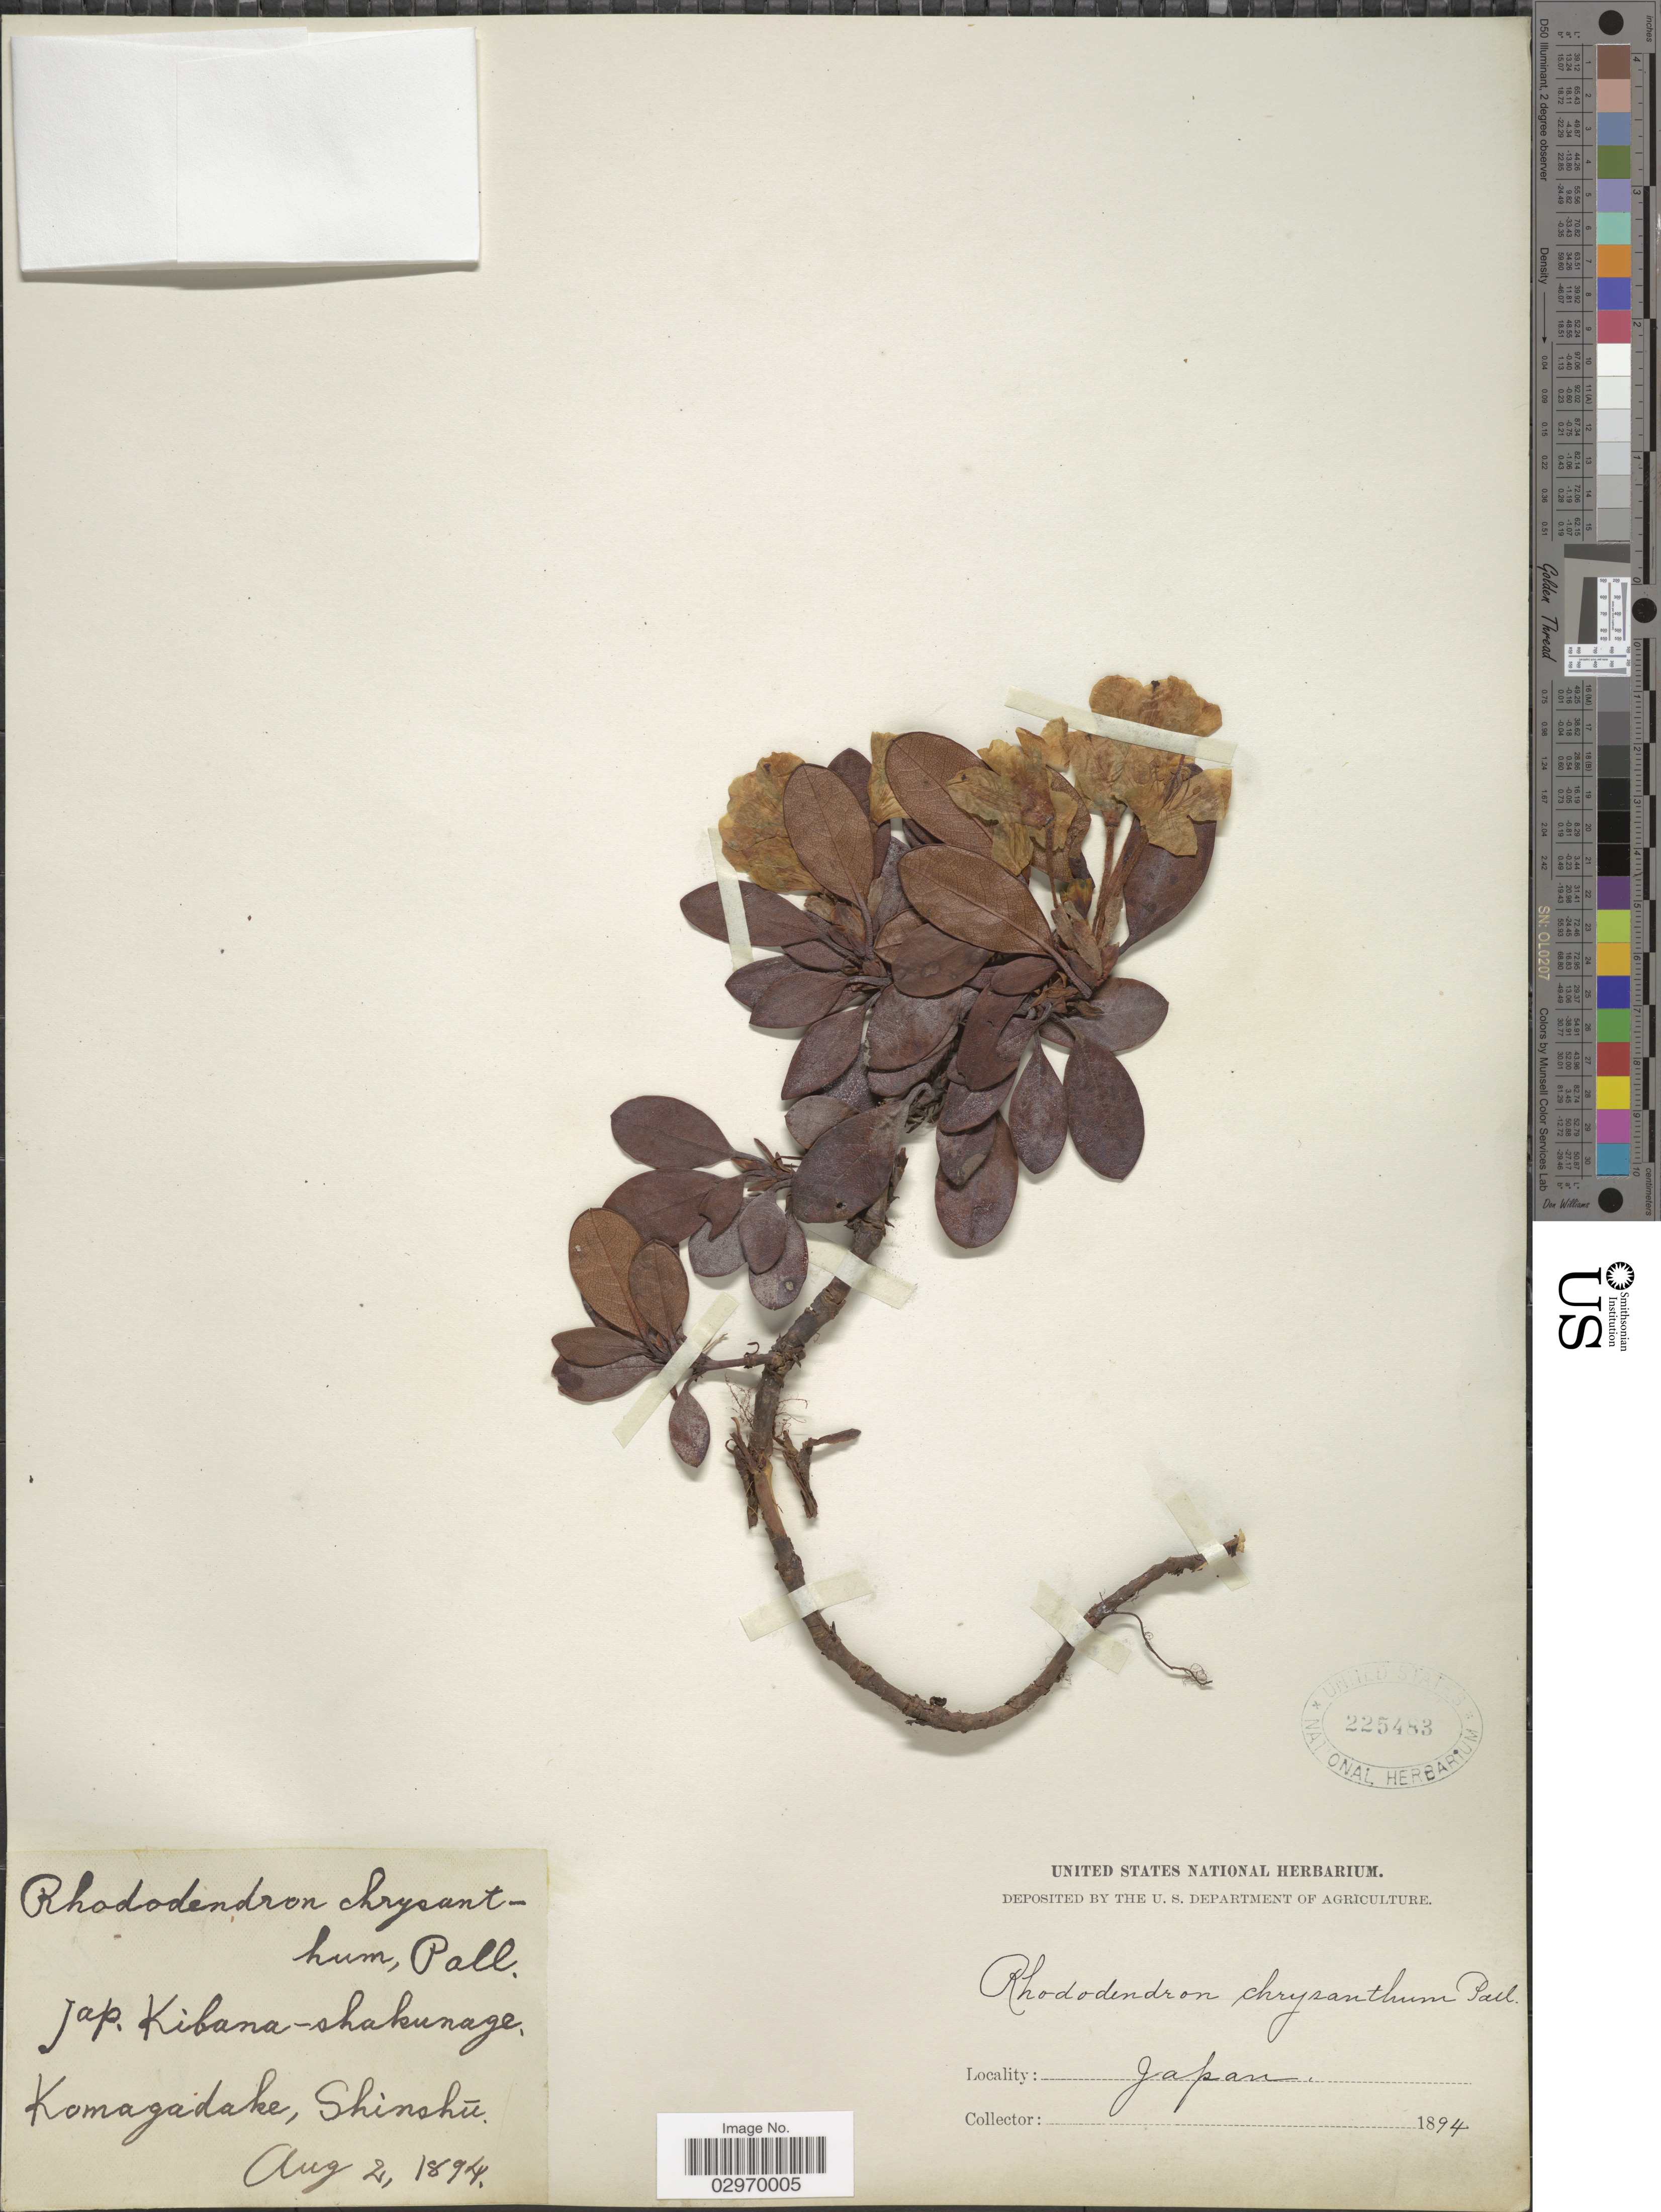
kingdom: Plantae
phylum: Tracheophyta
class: Magnoliopsida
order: Ericales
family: Ericaceae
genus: Rhododendron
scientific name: Rhododendron chrysanthum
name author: Pall.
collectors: ex herb. United States National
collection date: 1894-08-02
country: Japan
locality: Komagadake, Shinshü.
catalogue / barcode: US 225483